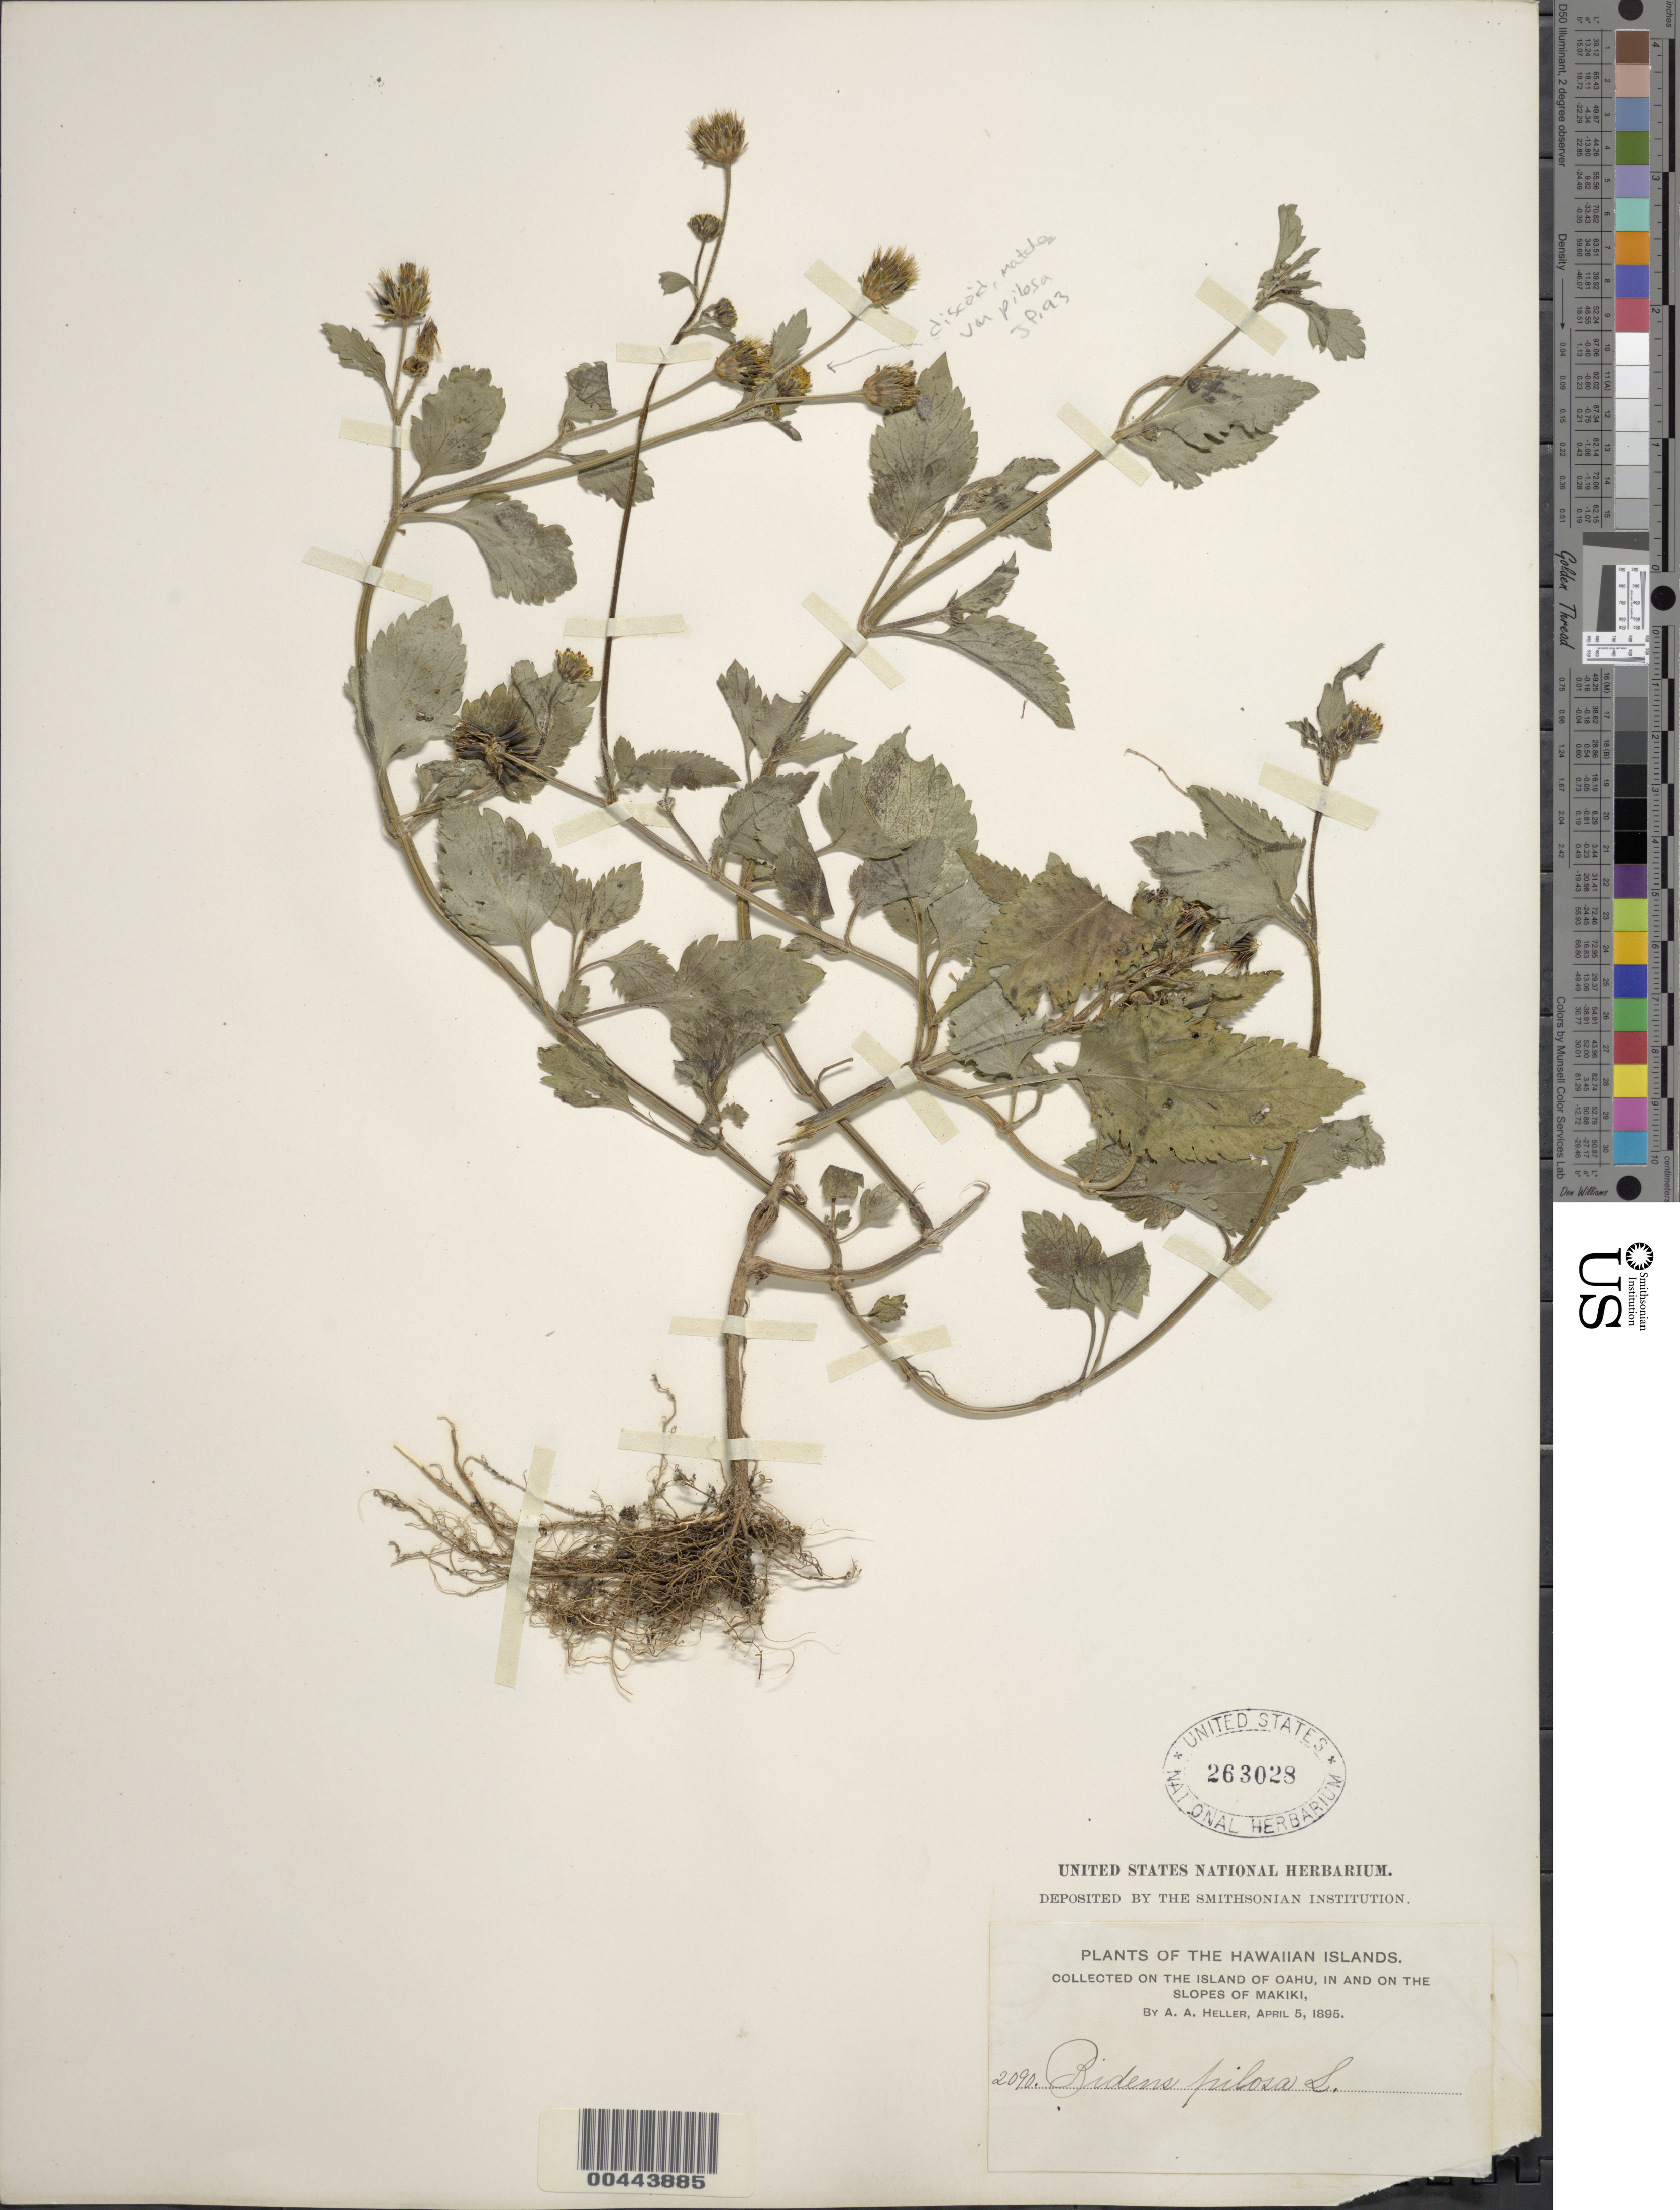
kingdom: Plantae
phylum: Tracheophyta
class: Magnoliopsida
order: Asterales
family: Asteraceae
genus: Bidens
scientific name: Bidens pilosa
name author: L.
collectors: A. A. Heller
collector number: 2090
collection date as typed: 5 Apr 1895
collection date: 1895-04-05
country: United States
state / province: Hawaii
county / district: Honolulu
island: Oahu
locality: In and on the slopes of Makiki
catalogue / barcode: US 263028